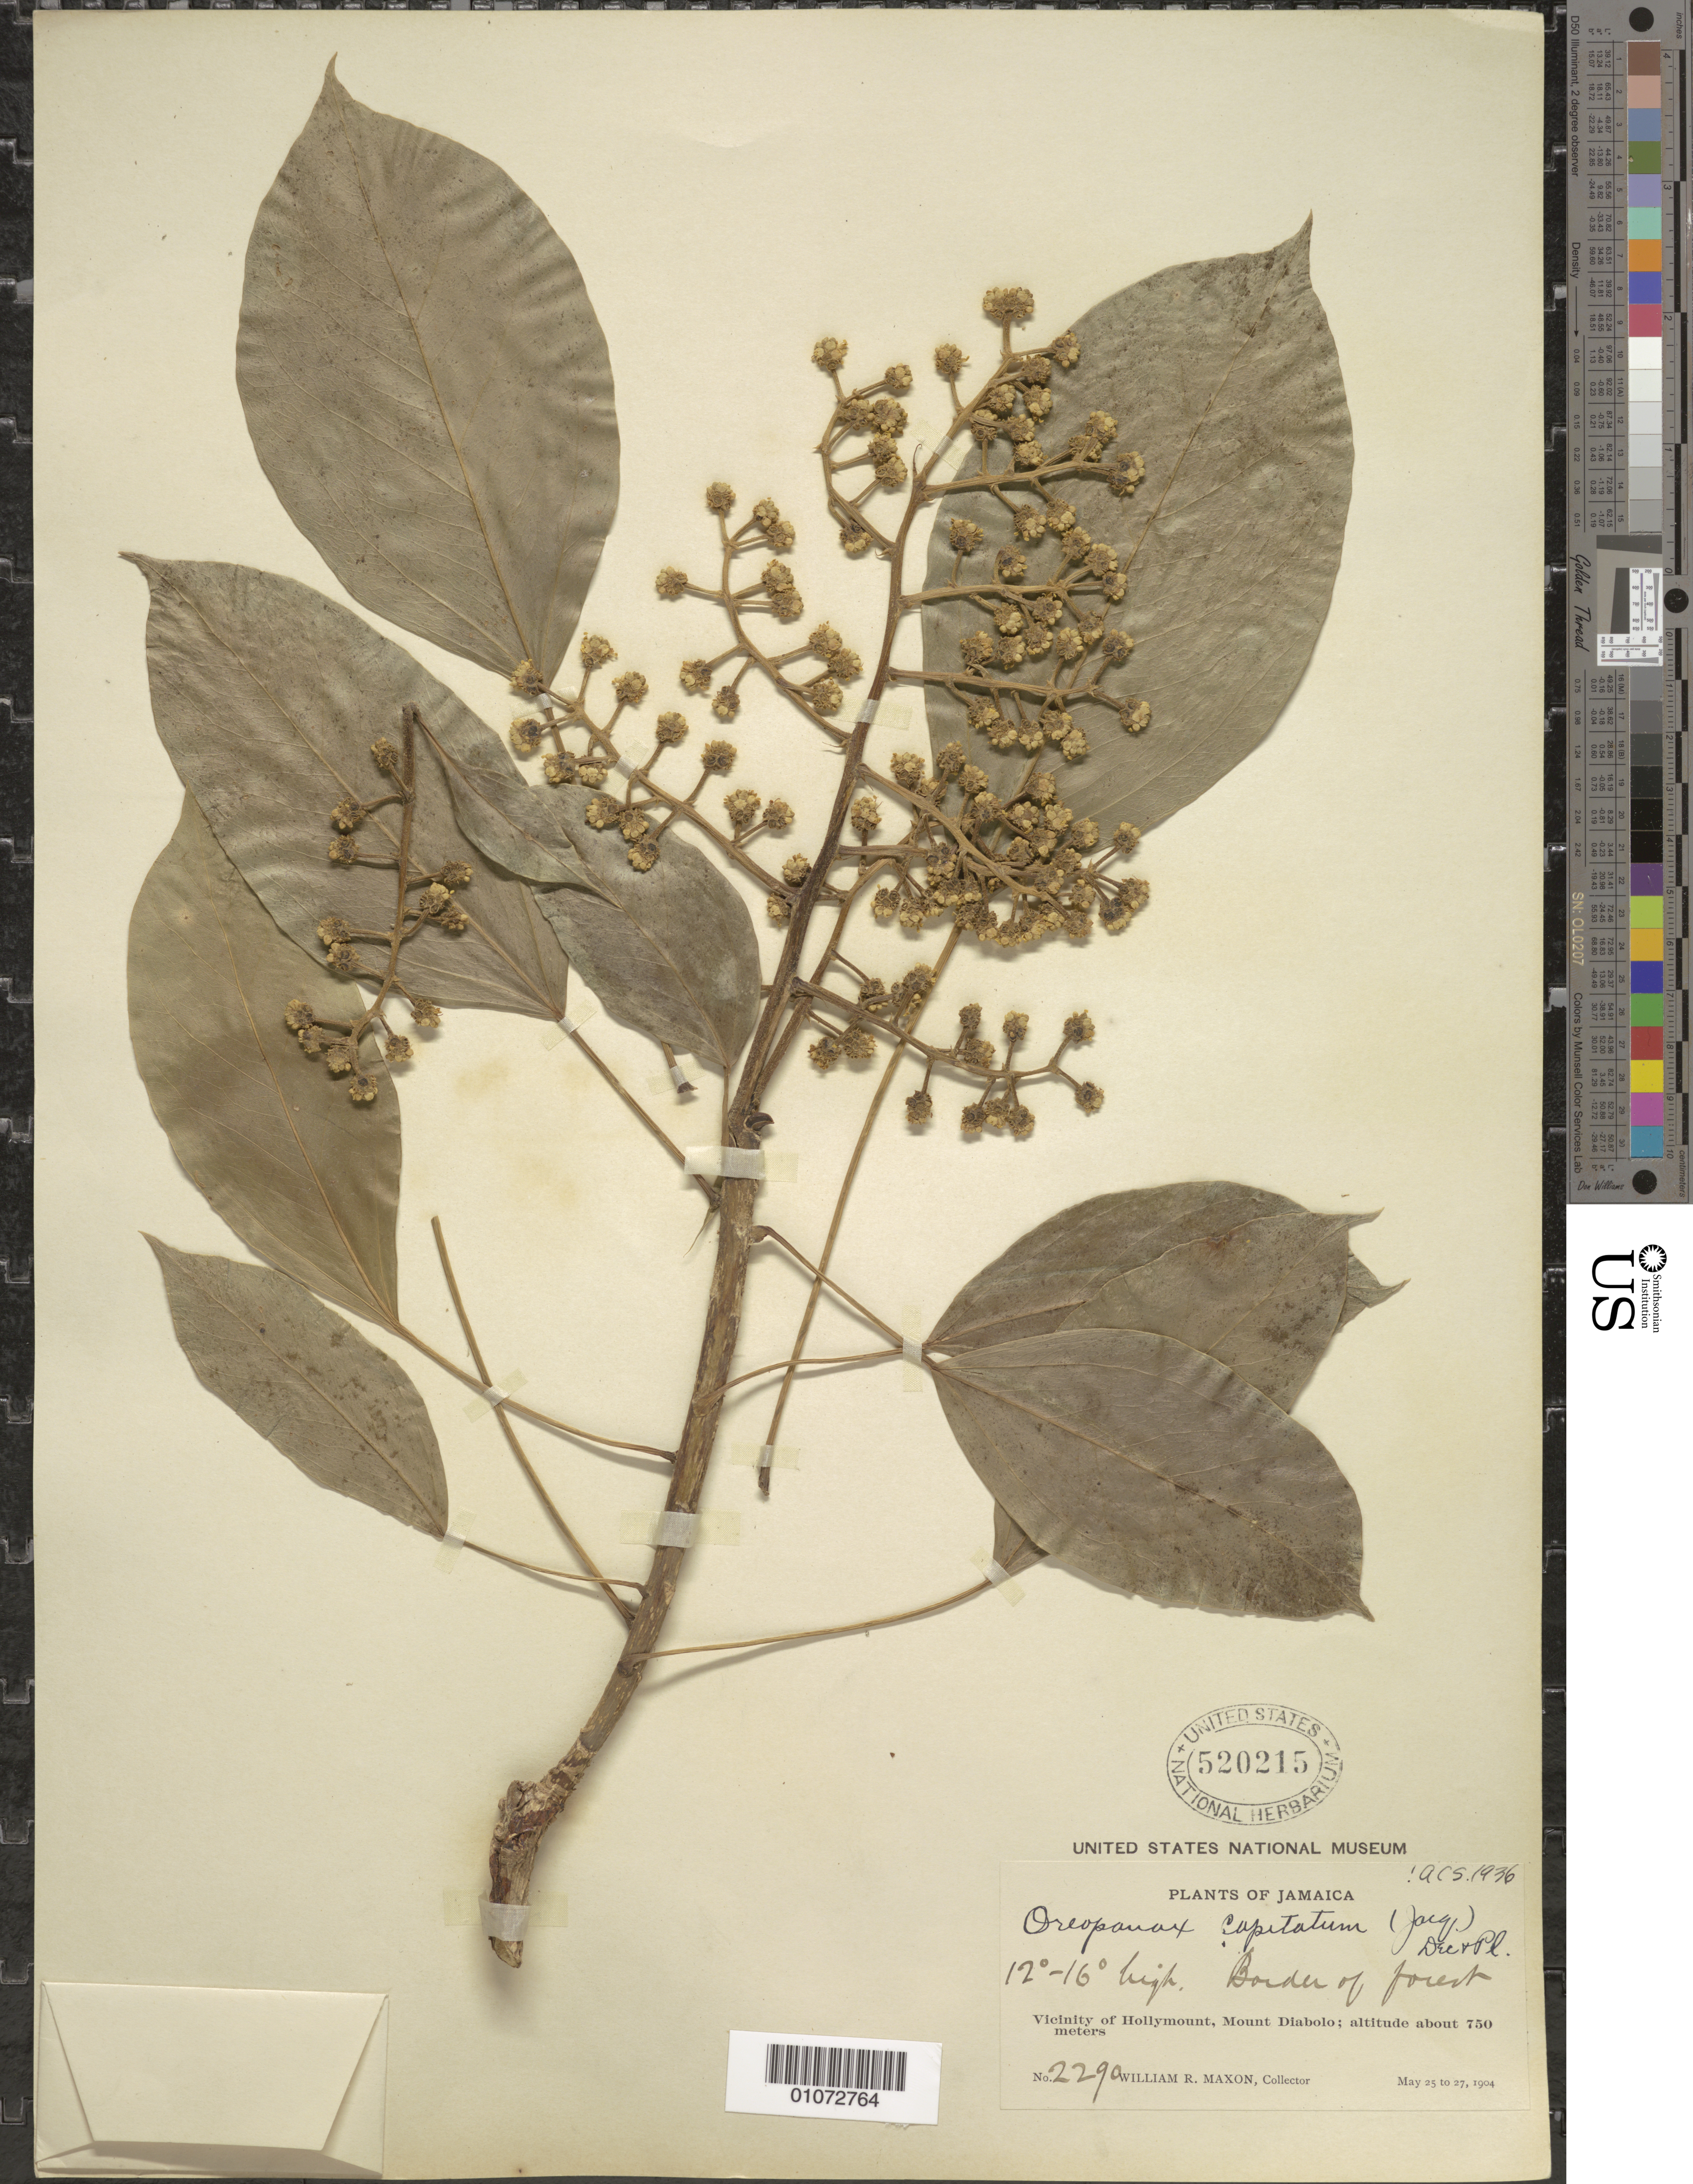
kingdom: Plantae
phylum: Tracheophyta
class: Magnoliopsida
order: Apiales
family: Araliaceae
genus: Oreopanax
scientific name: Oreopanax capitatus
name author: (Jacq.) Decne. & Planch.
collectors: W. R. Maxon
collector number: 2290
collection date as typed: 25 May 1904 to 27 May 1904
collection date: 1904-05-25/1904-05-27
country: Jamaica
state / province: Saint Catherine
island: Jamaica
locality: Vicinity of Hollymount Mount Diablo; border of forest.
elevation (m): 750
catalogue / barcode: US 520215